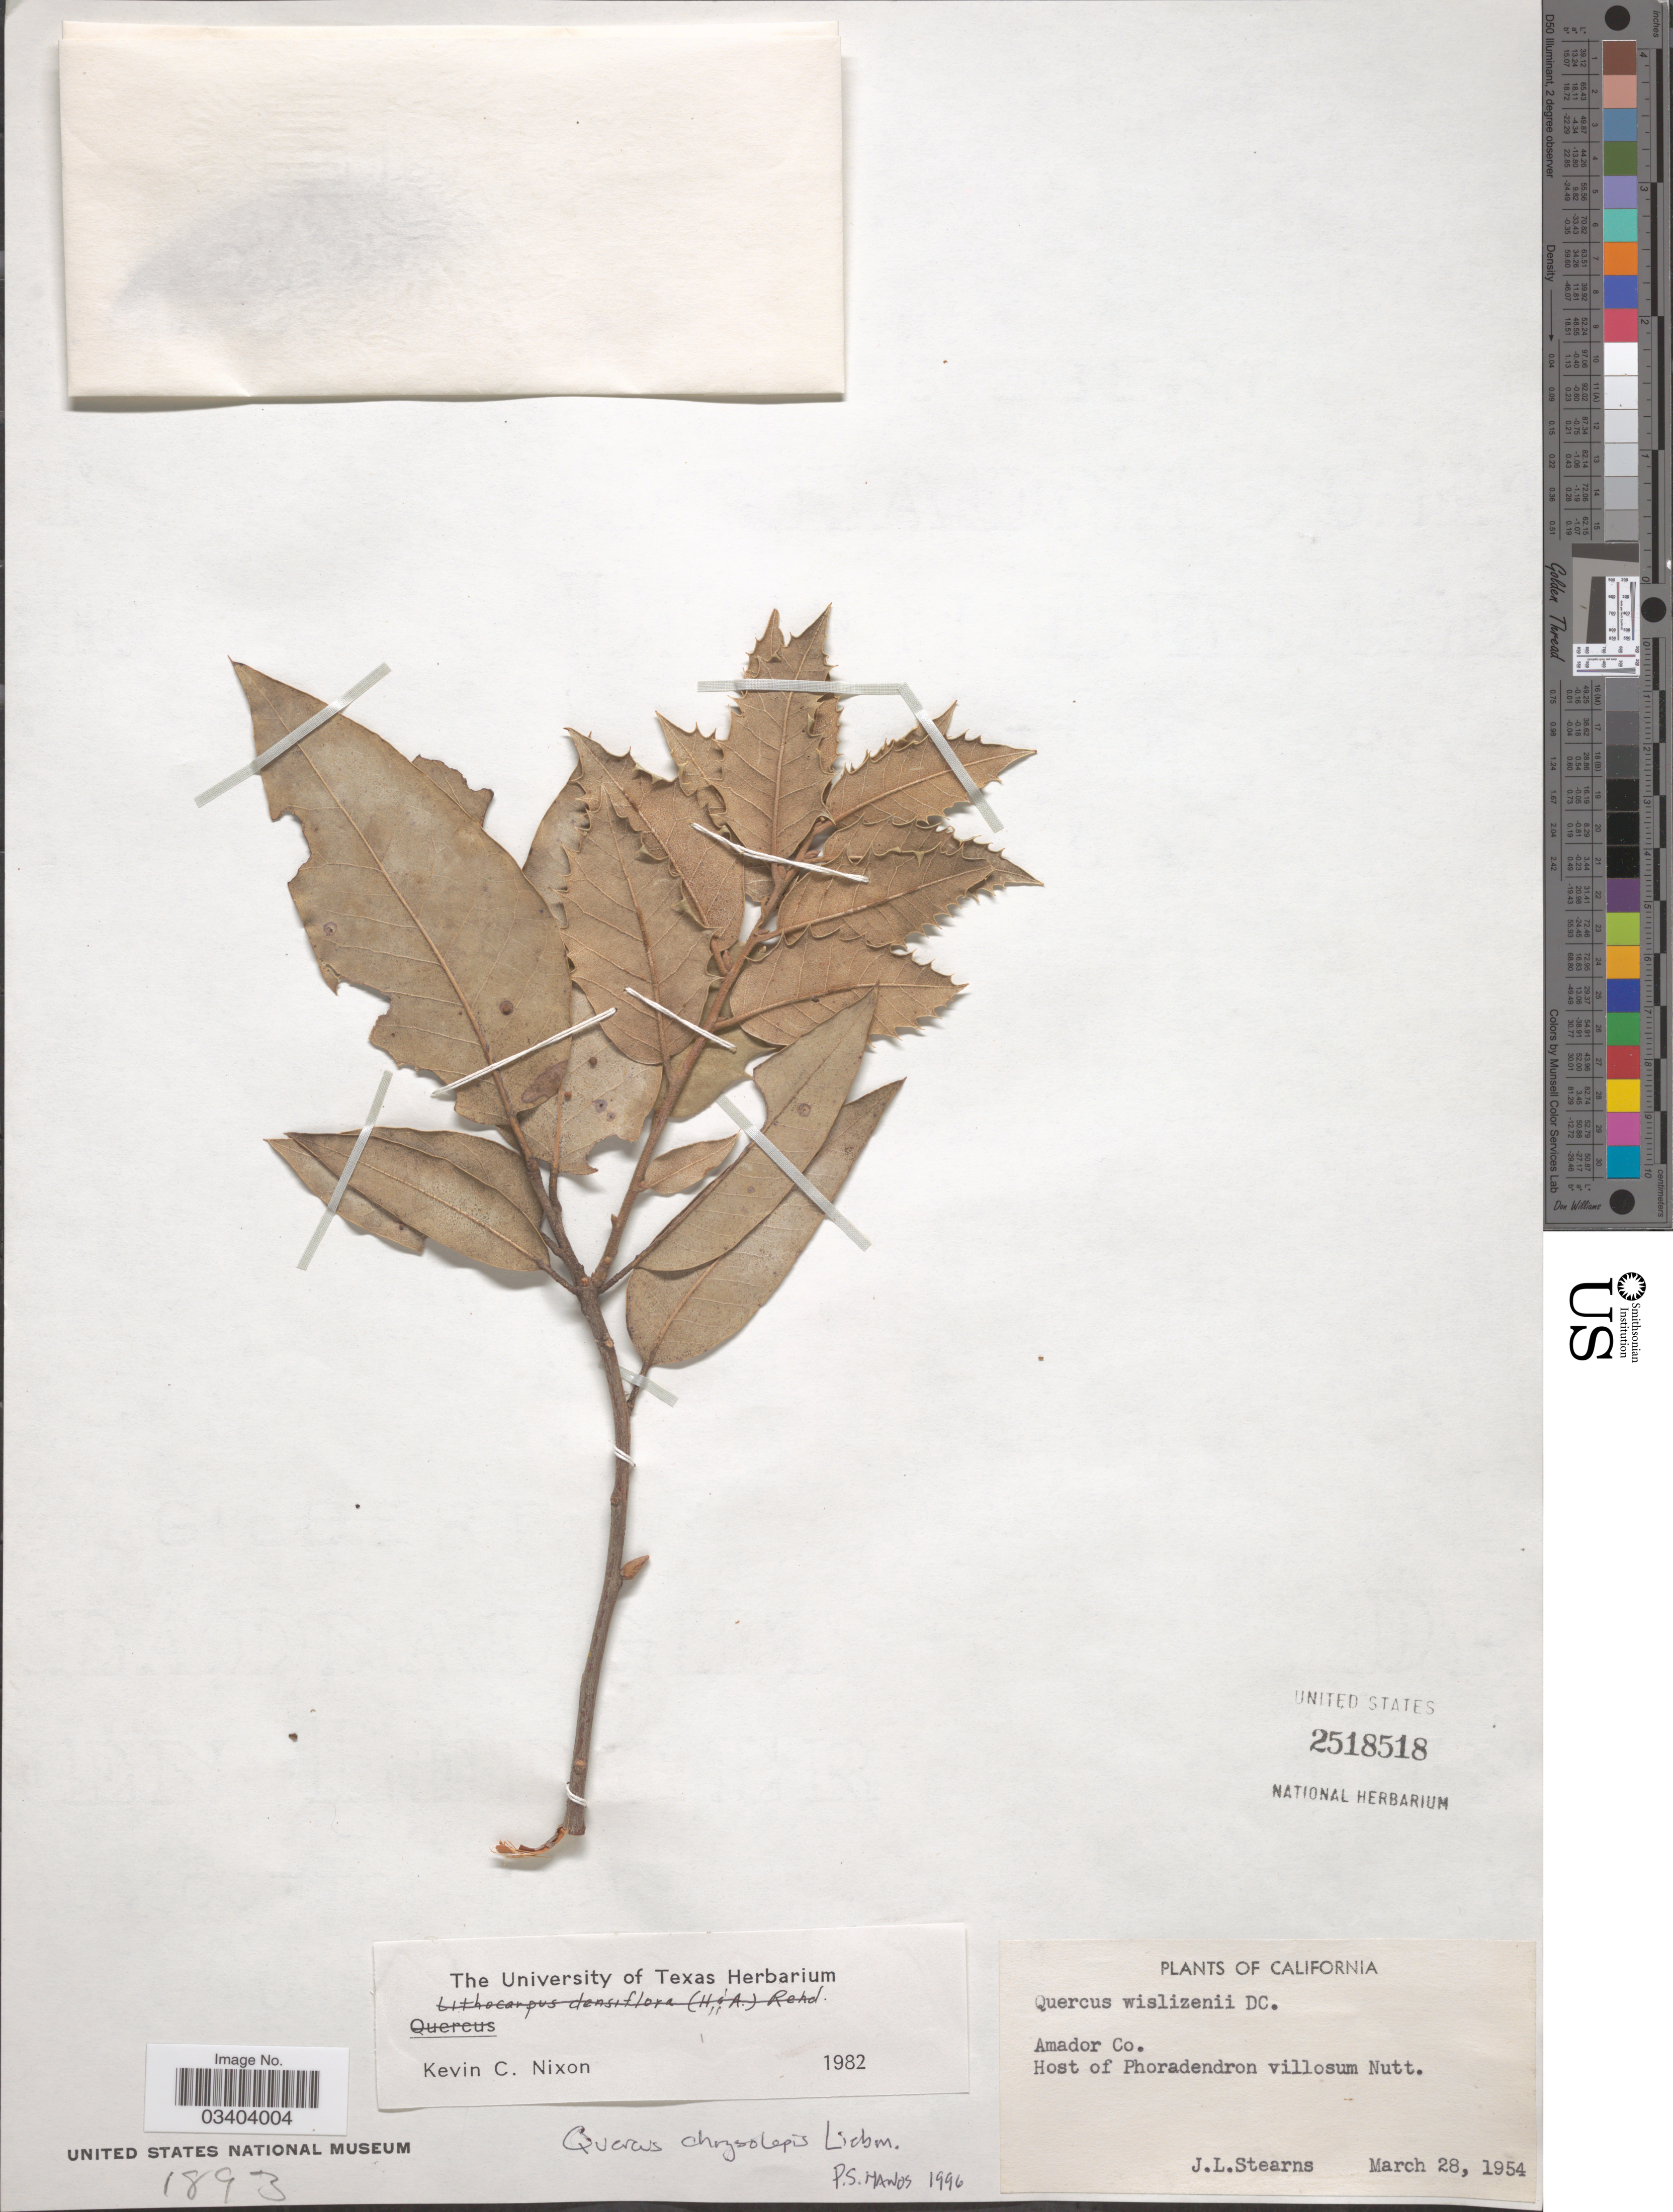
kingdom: Plantae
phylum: Tracheophyta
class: Magnoliopsida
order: Fagales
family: Fagaceae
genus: Quercus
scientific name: Quercus chrysolepis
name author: Liebm.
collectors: J. Stearns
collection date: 1954-03-28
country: United States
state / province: California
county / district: Amador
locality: Amador Co. Host of Phoradendron villosum Nutt.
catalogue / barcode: US 2518518